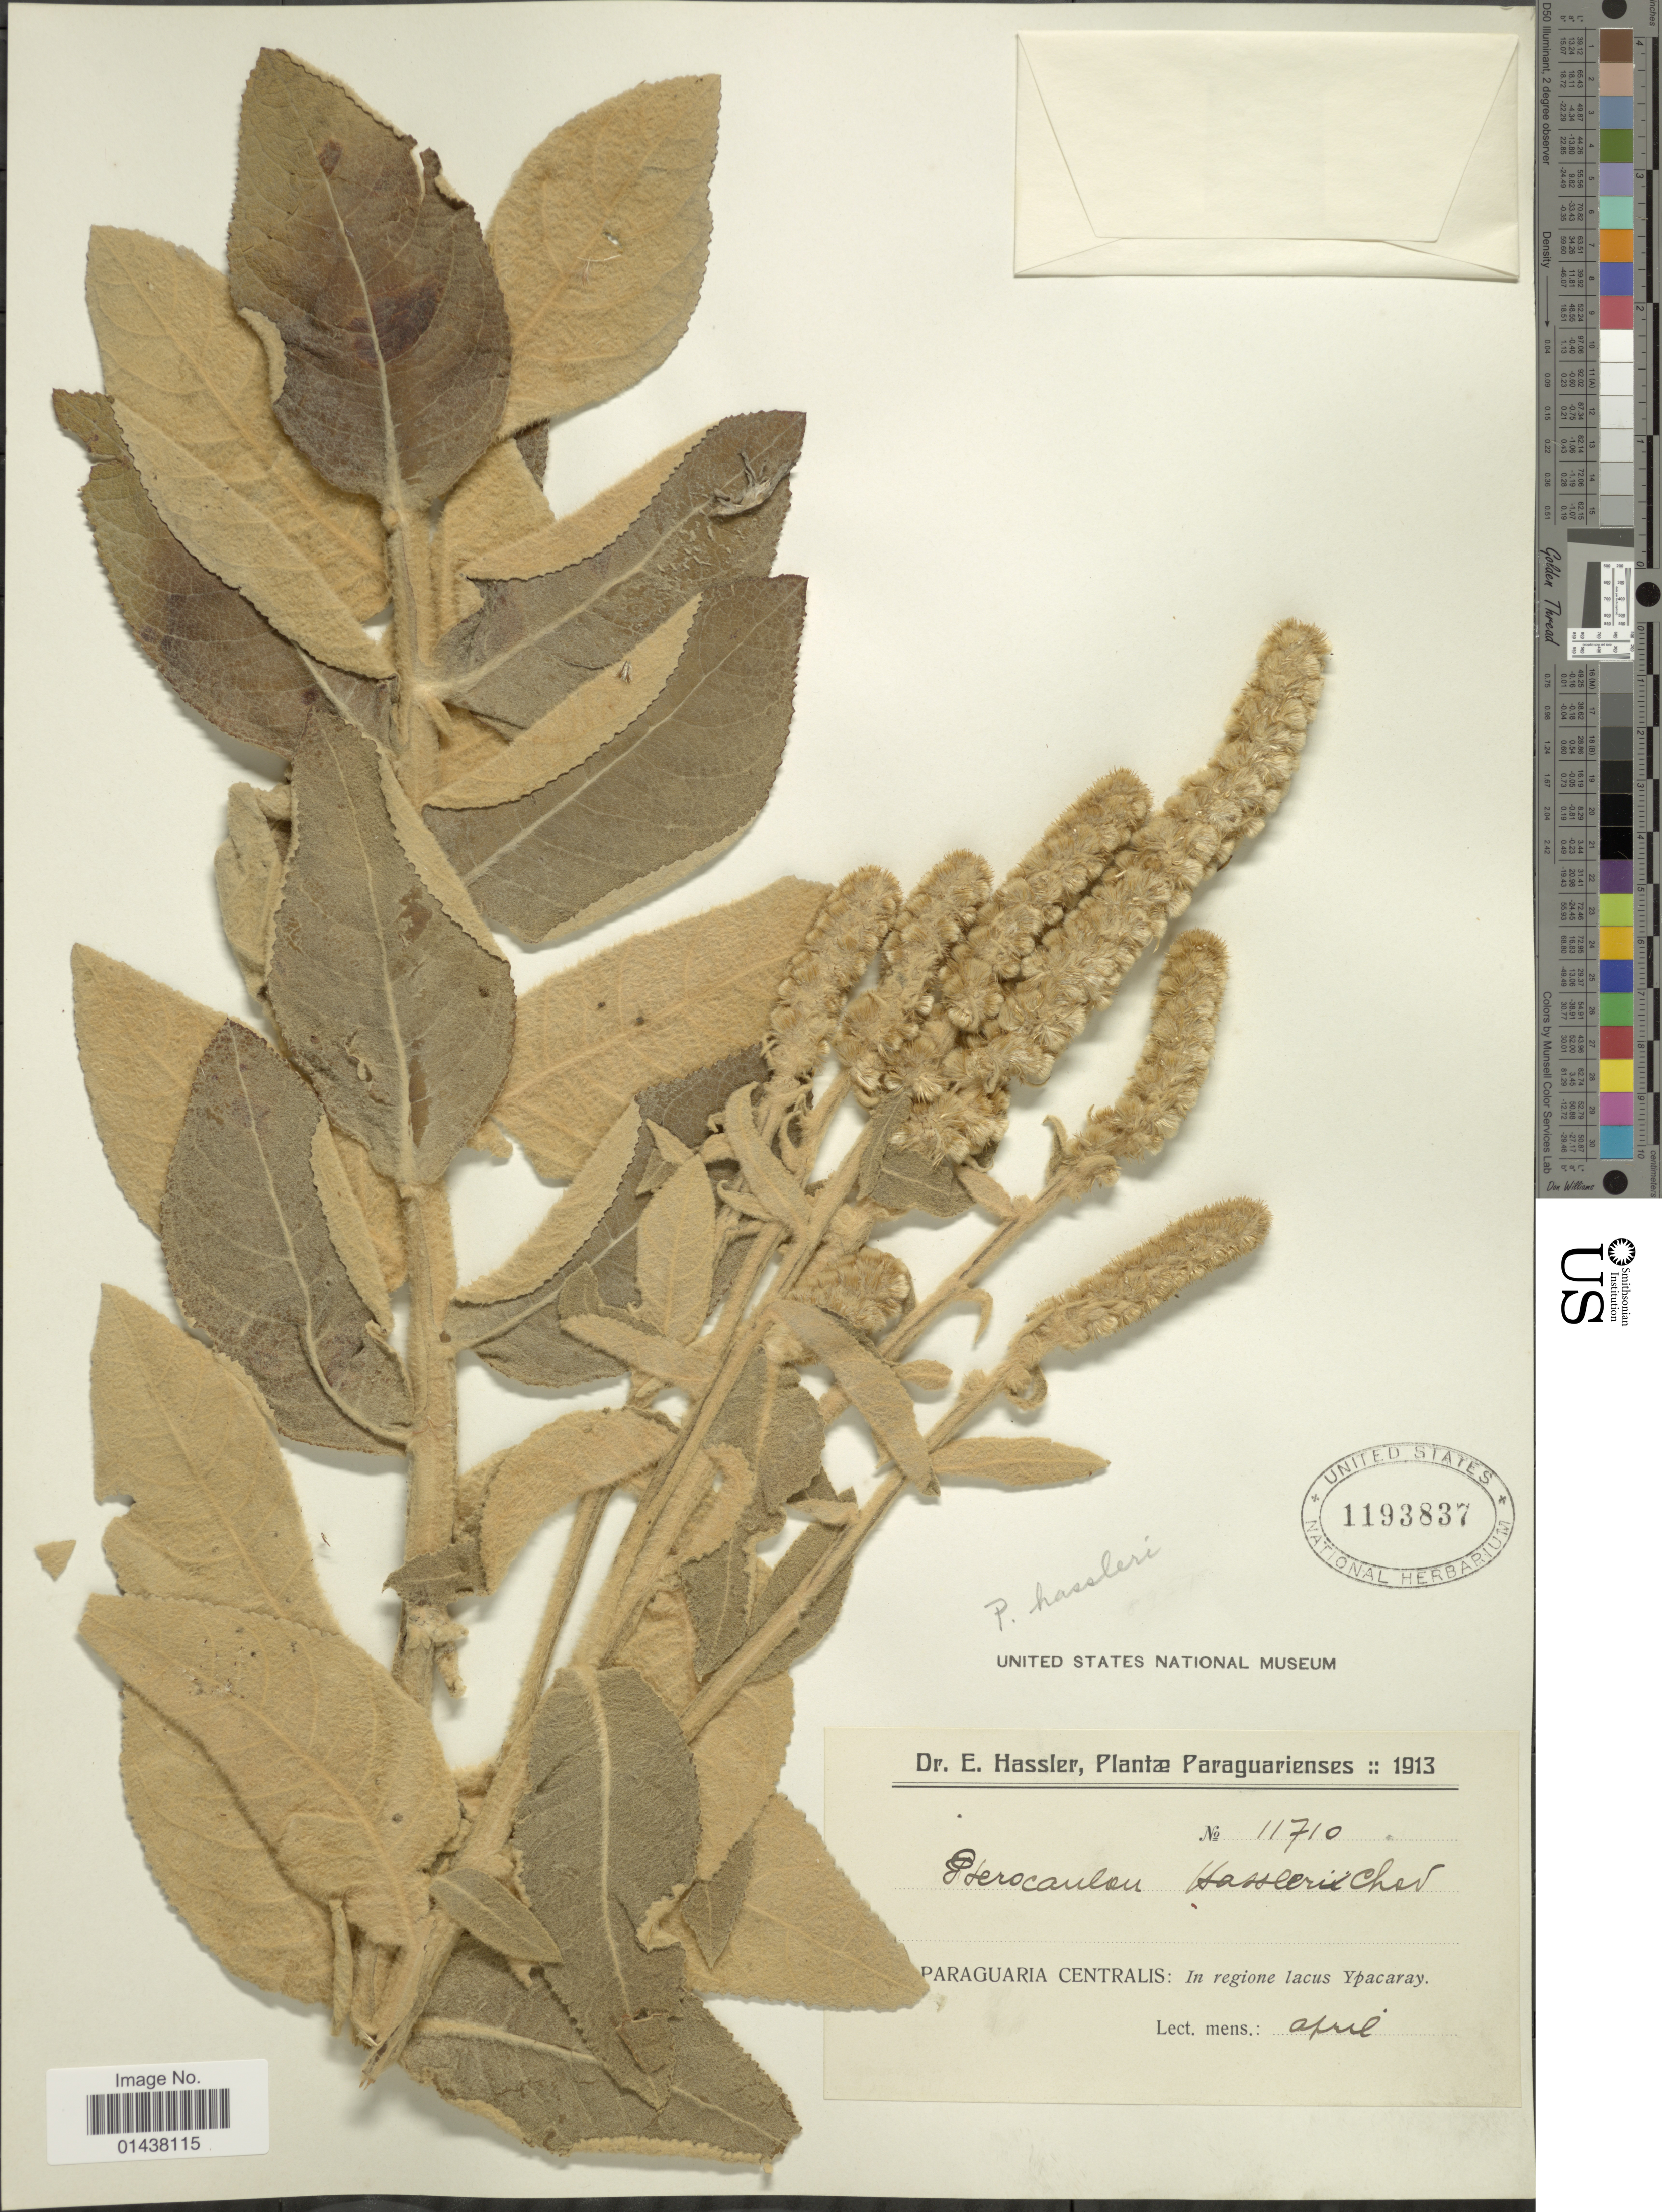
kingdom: Plantae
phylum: Tracheophyta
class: Magnoliopsida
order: Asterales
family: Asteraceae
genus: Pterocaulon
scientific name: Pterocaulon hassleri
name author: Chodat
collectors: E. Hassler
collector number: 11710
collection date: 1913-04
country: Paraguay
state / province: Paraguari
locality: In regione lacus Ypacaray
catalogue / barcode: US 1193837